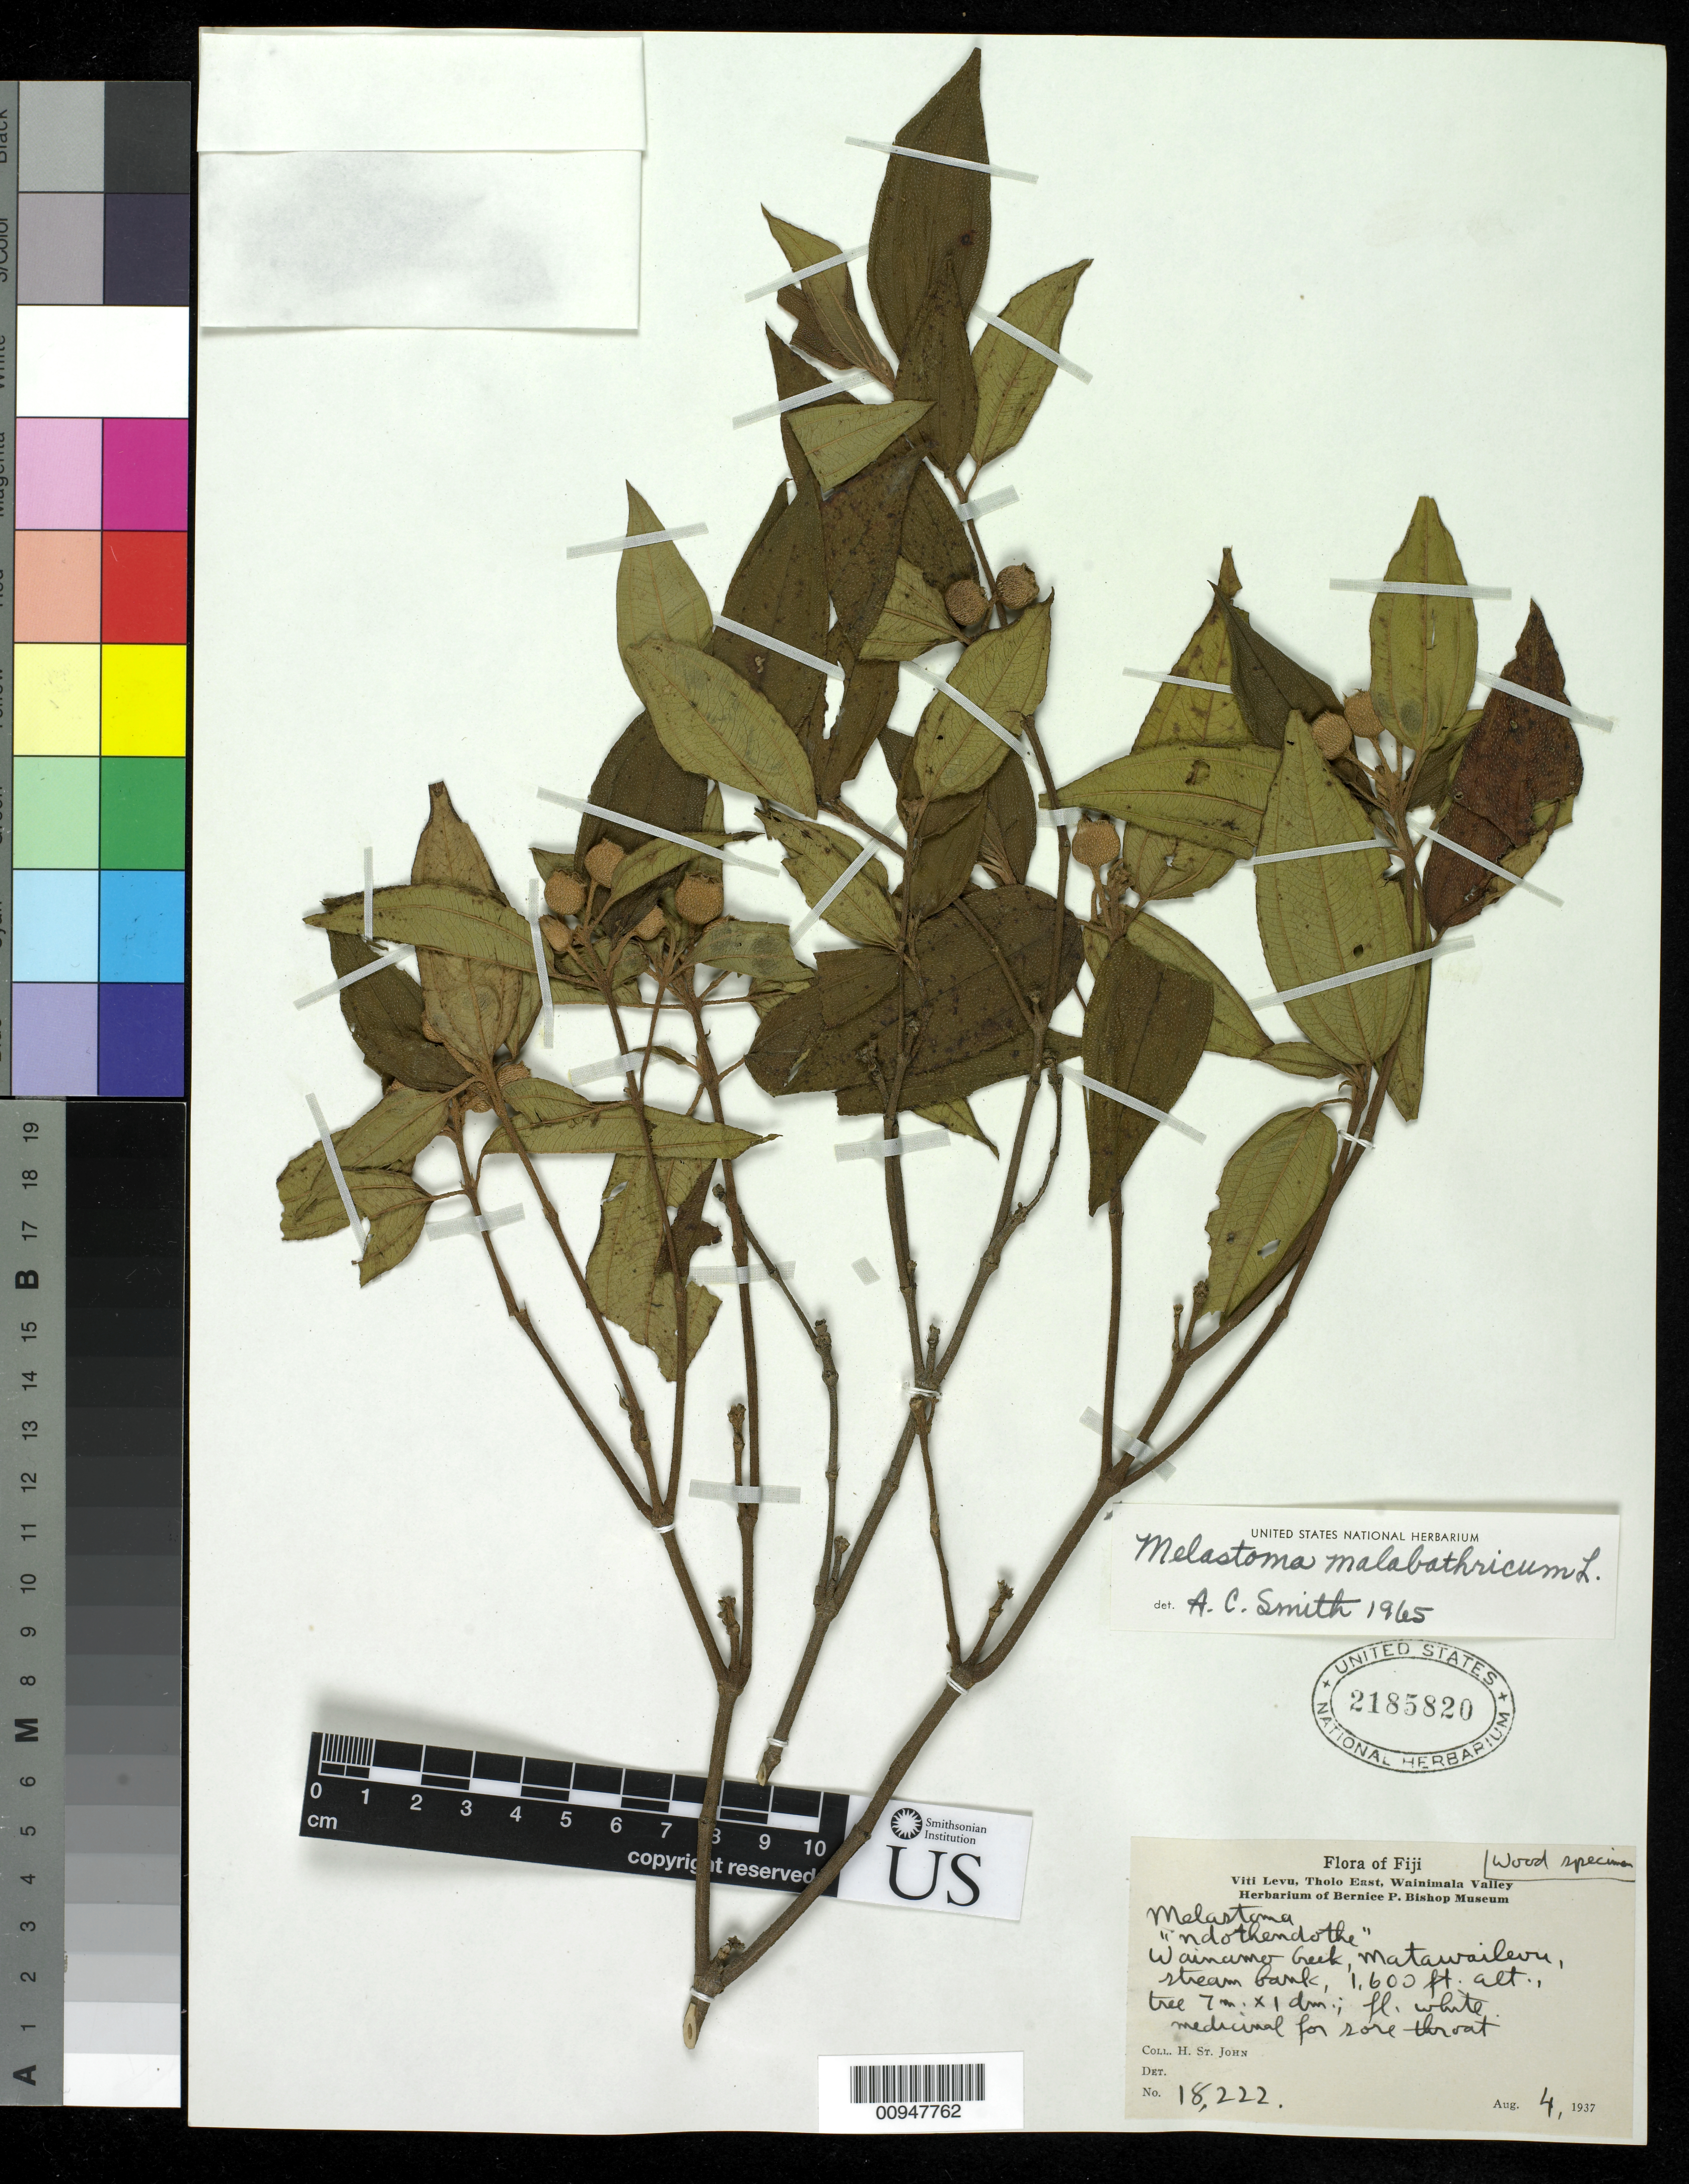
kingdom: Plantae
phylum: Tracheophyta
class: Magnoliopsida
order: Myrtales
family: Melastomataceae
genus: Melastoma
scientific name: Melastoma malabathricum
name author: L.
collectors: C. A. Smith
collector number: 18222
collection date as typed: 04 Aug 1937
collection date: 1937-08-04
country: Fiji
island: Viti Levu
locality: Wainumer Creek, matarvailevu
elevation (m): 488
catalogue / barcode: US 2185820